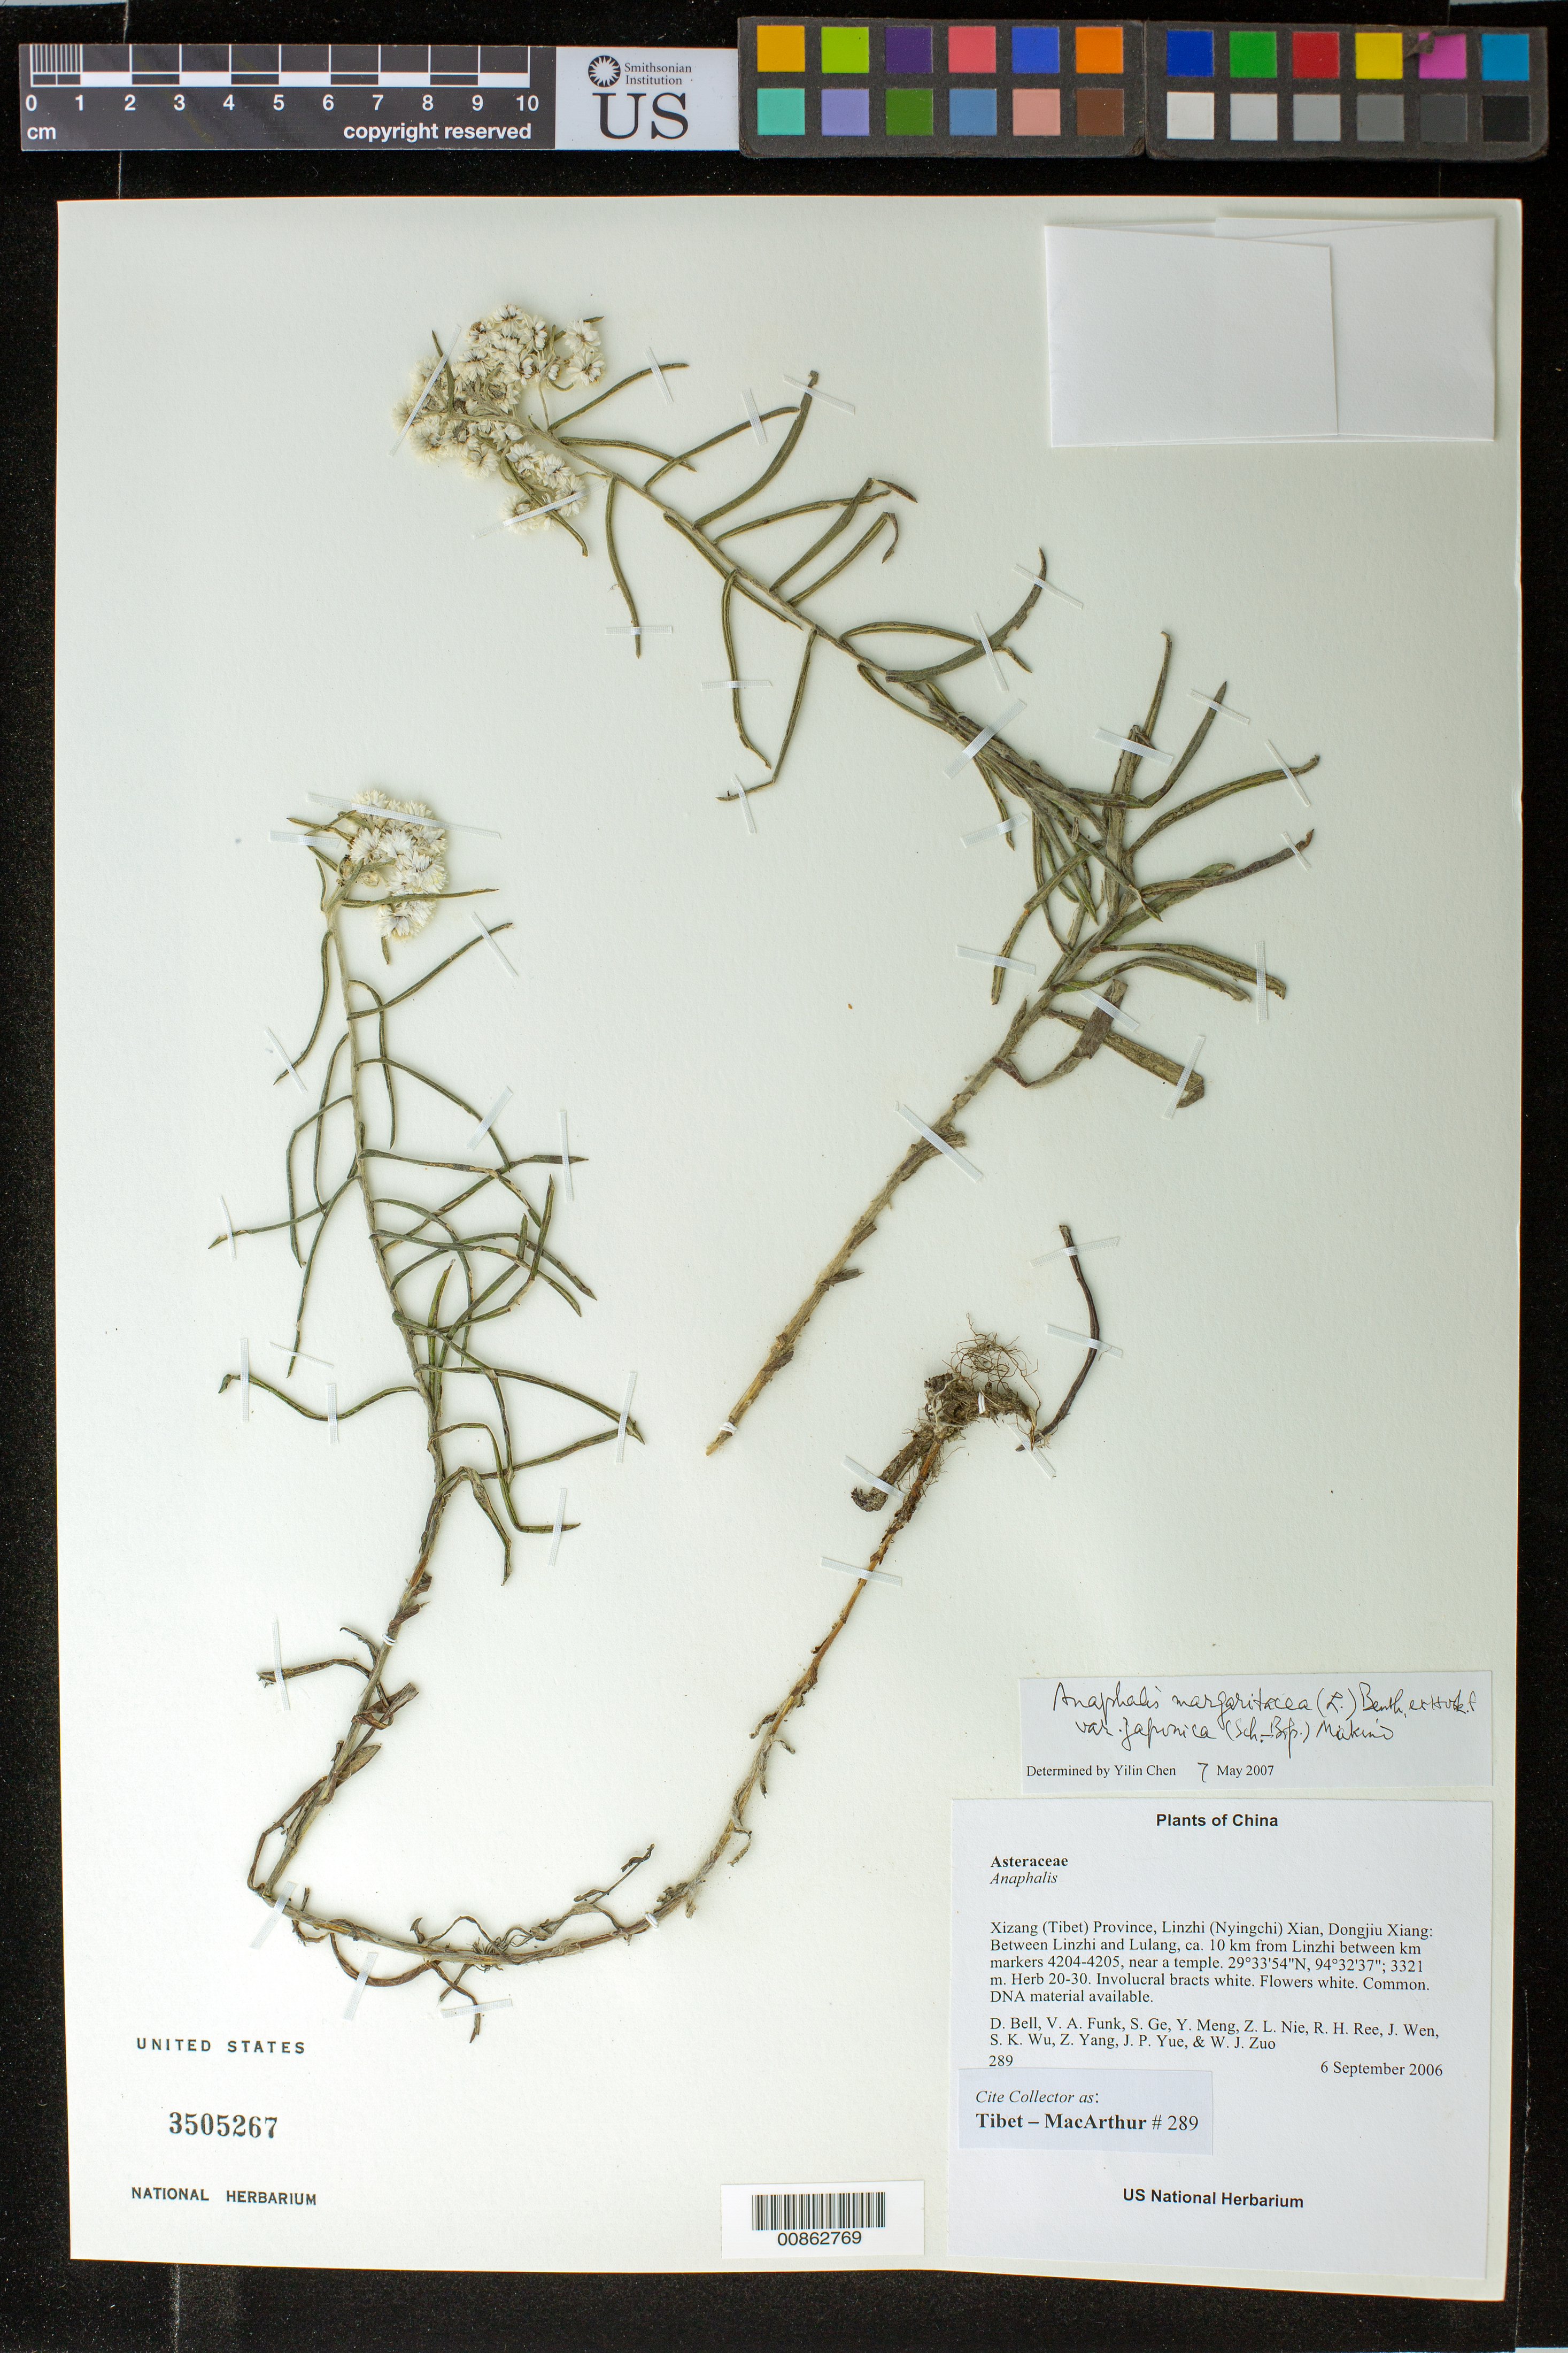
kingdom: Plantae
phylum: Tracheophyta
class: Magnoliopsida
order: Asterales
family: Asteraceae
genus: Anaphalis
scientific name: Anaphalis margaritacea var. japonica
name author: (Sch. Bip.) Makino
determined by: Yilin Chen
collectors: Tibet-MacArthur, D. A. Bell, V. Funk, S. Ge, Y. Meng, Z. Nie, R. Ree, J. Wen, S. K. Wu, Z. Yang, J. Yue & W. Zuo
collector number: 289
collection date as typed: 06 Sep 2006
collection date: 2006-09-06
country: China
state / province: Xizang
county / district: Linzhi (Nyingchi) Xian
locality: Dongjiu Xiang. Between Linzhi and Lulang, ca. 10 km from Linzhi between km markers 4204-4205, near a temple.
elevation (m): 3321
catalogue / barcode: US 3505267